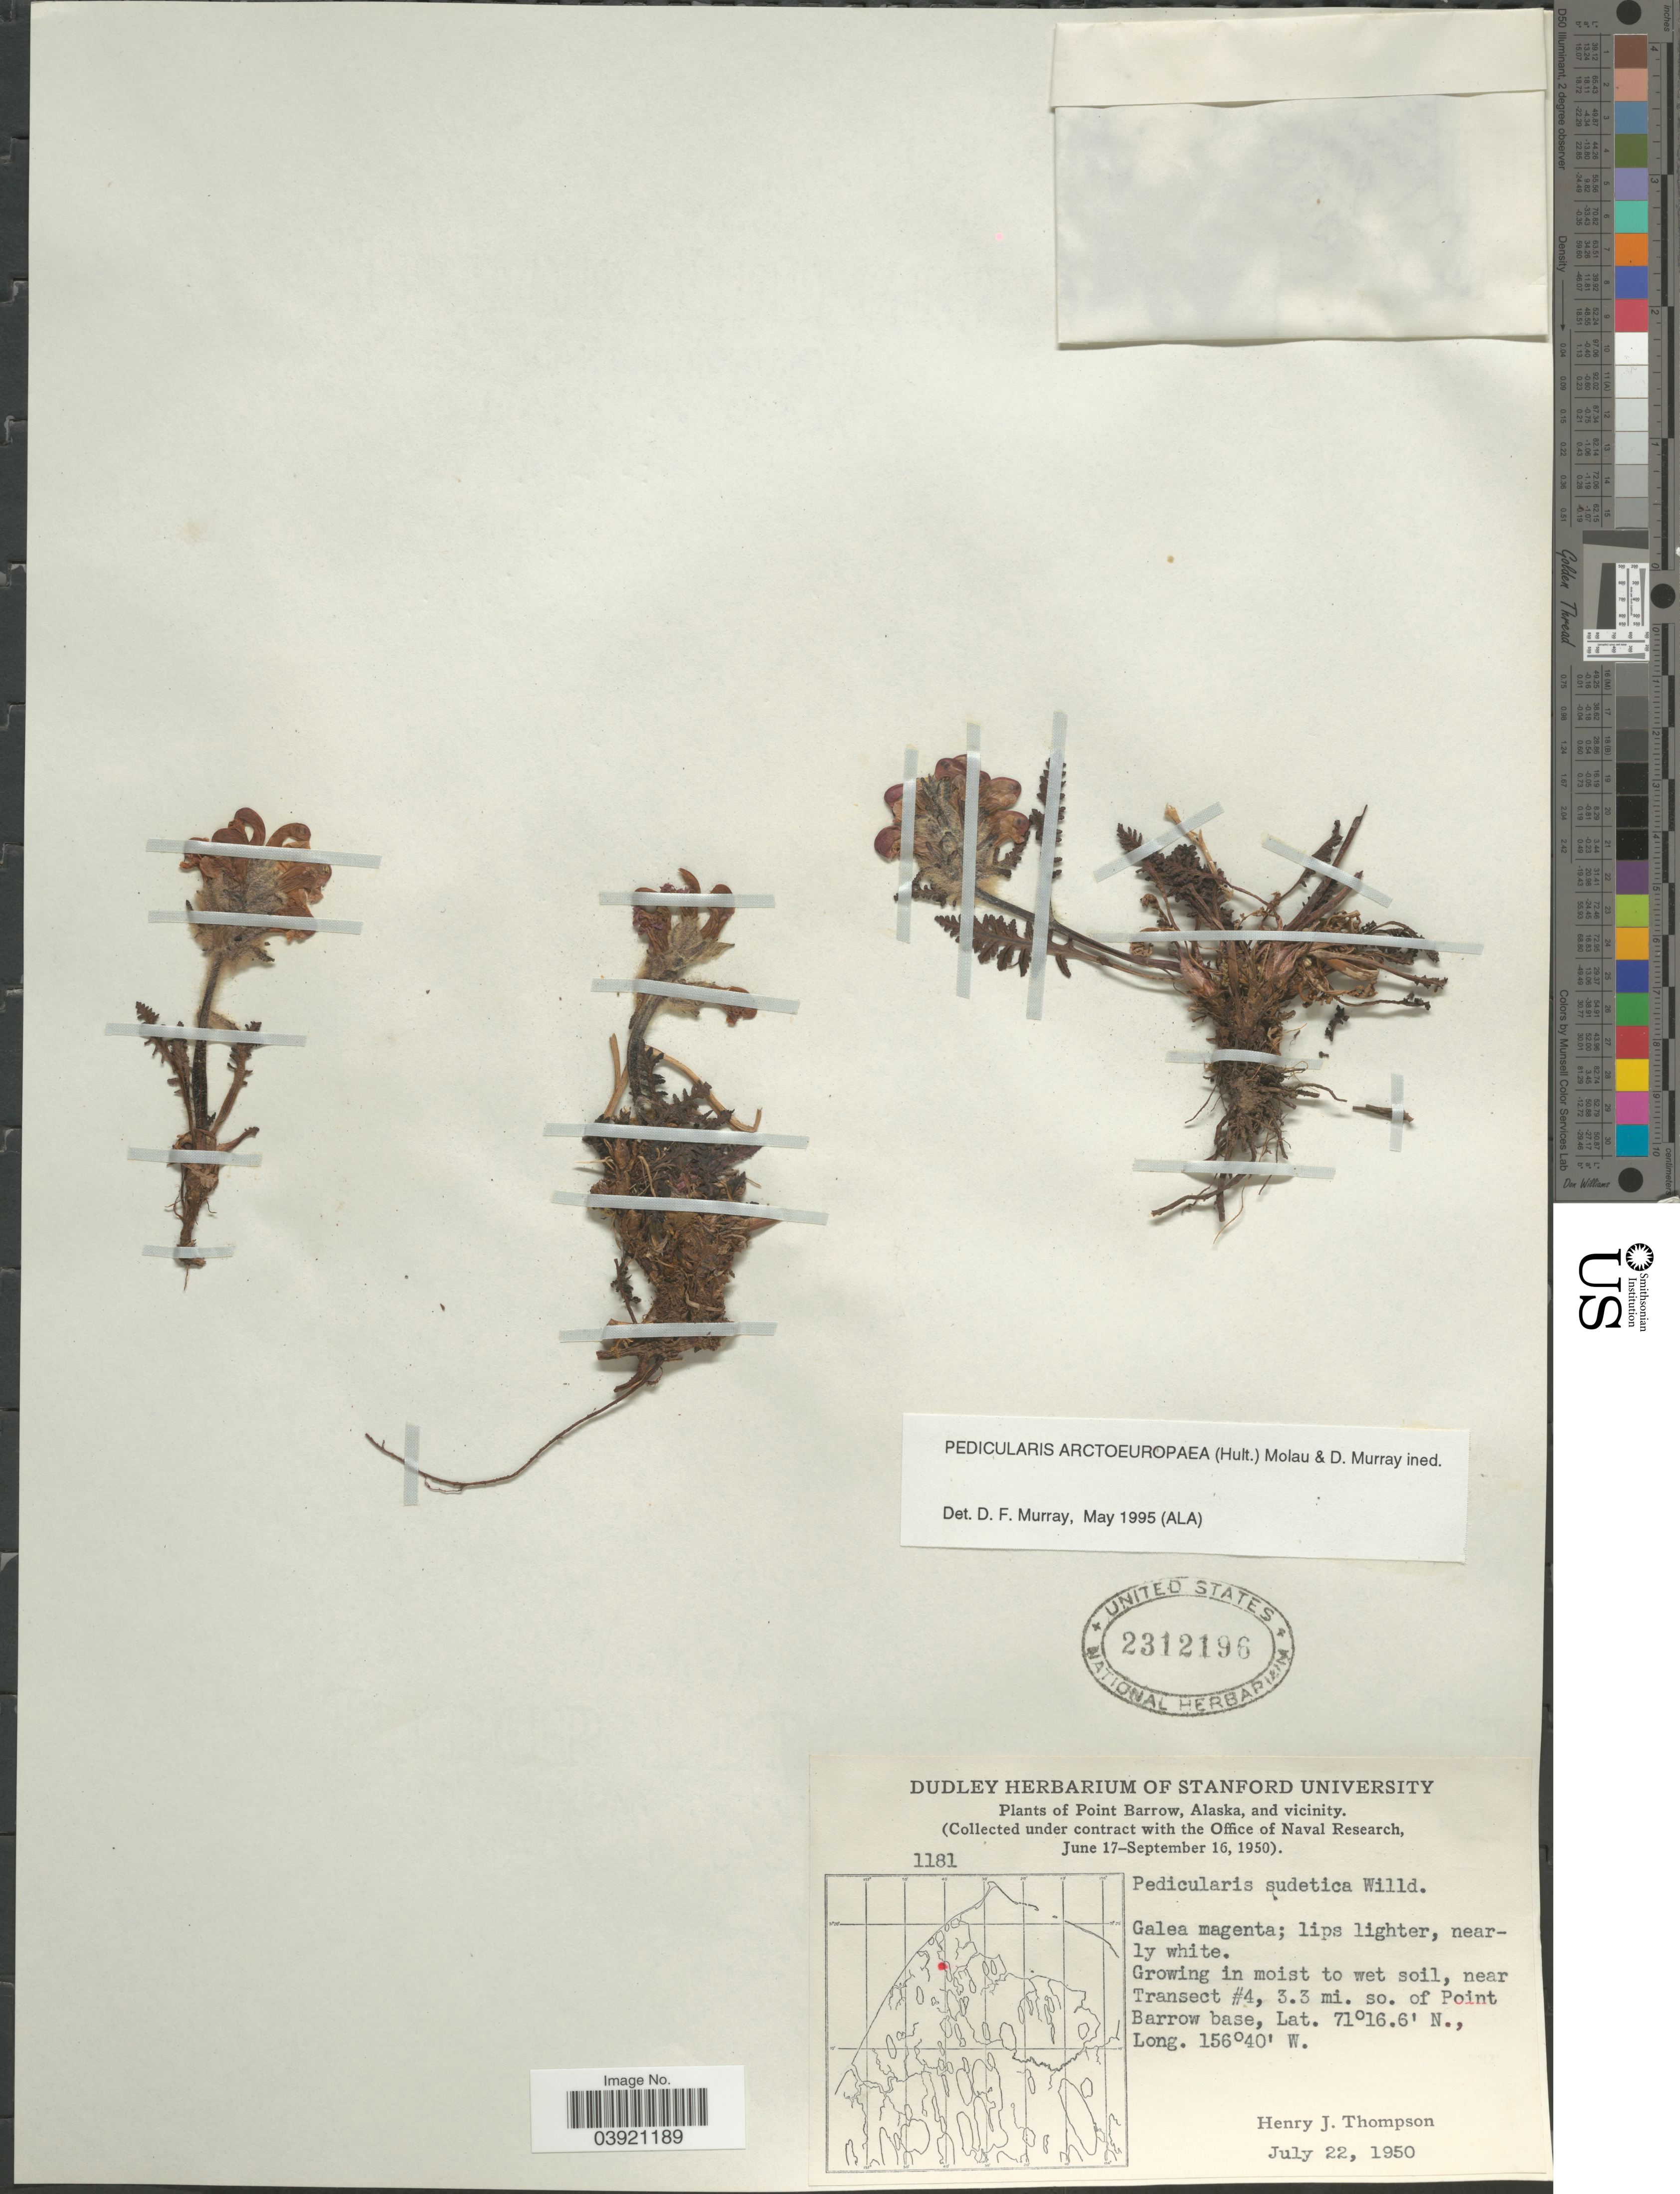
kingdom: Plantae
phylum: Tracheophyta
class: Magnoliopsida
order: Lamiales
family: Orobanchaceae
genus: Pedicularis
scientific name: Pedicularis arctoeuropaea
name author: (Hultén) Molau & D.F. Murray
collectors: H. J. Thompson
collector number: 1181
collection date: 1950-07-22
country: United States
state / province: Alaska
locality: Point Barrow, and vicinity. Near Transect #4, 3.3 mi. so. of Point Barrow base.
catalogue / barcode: US 2312196